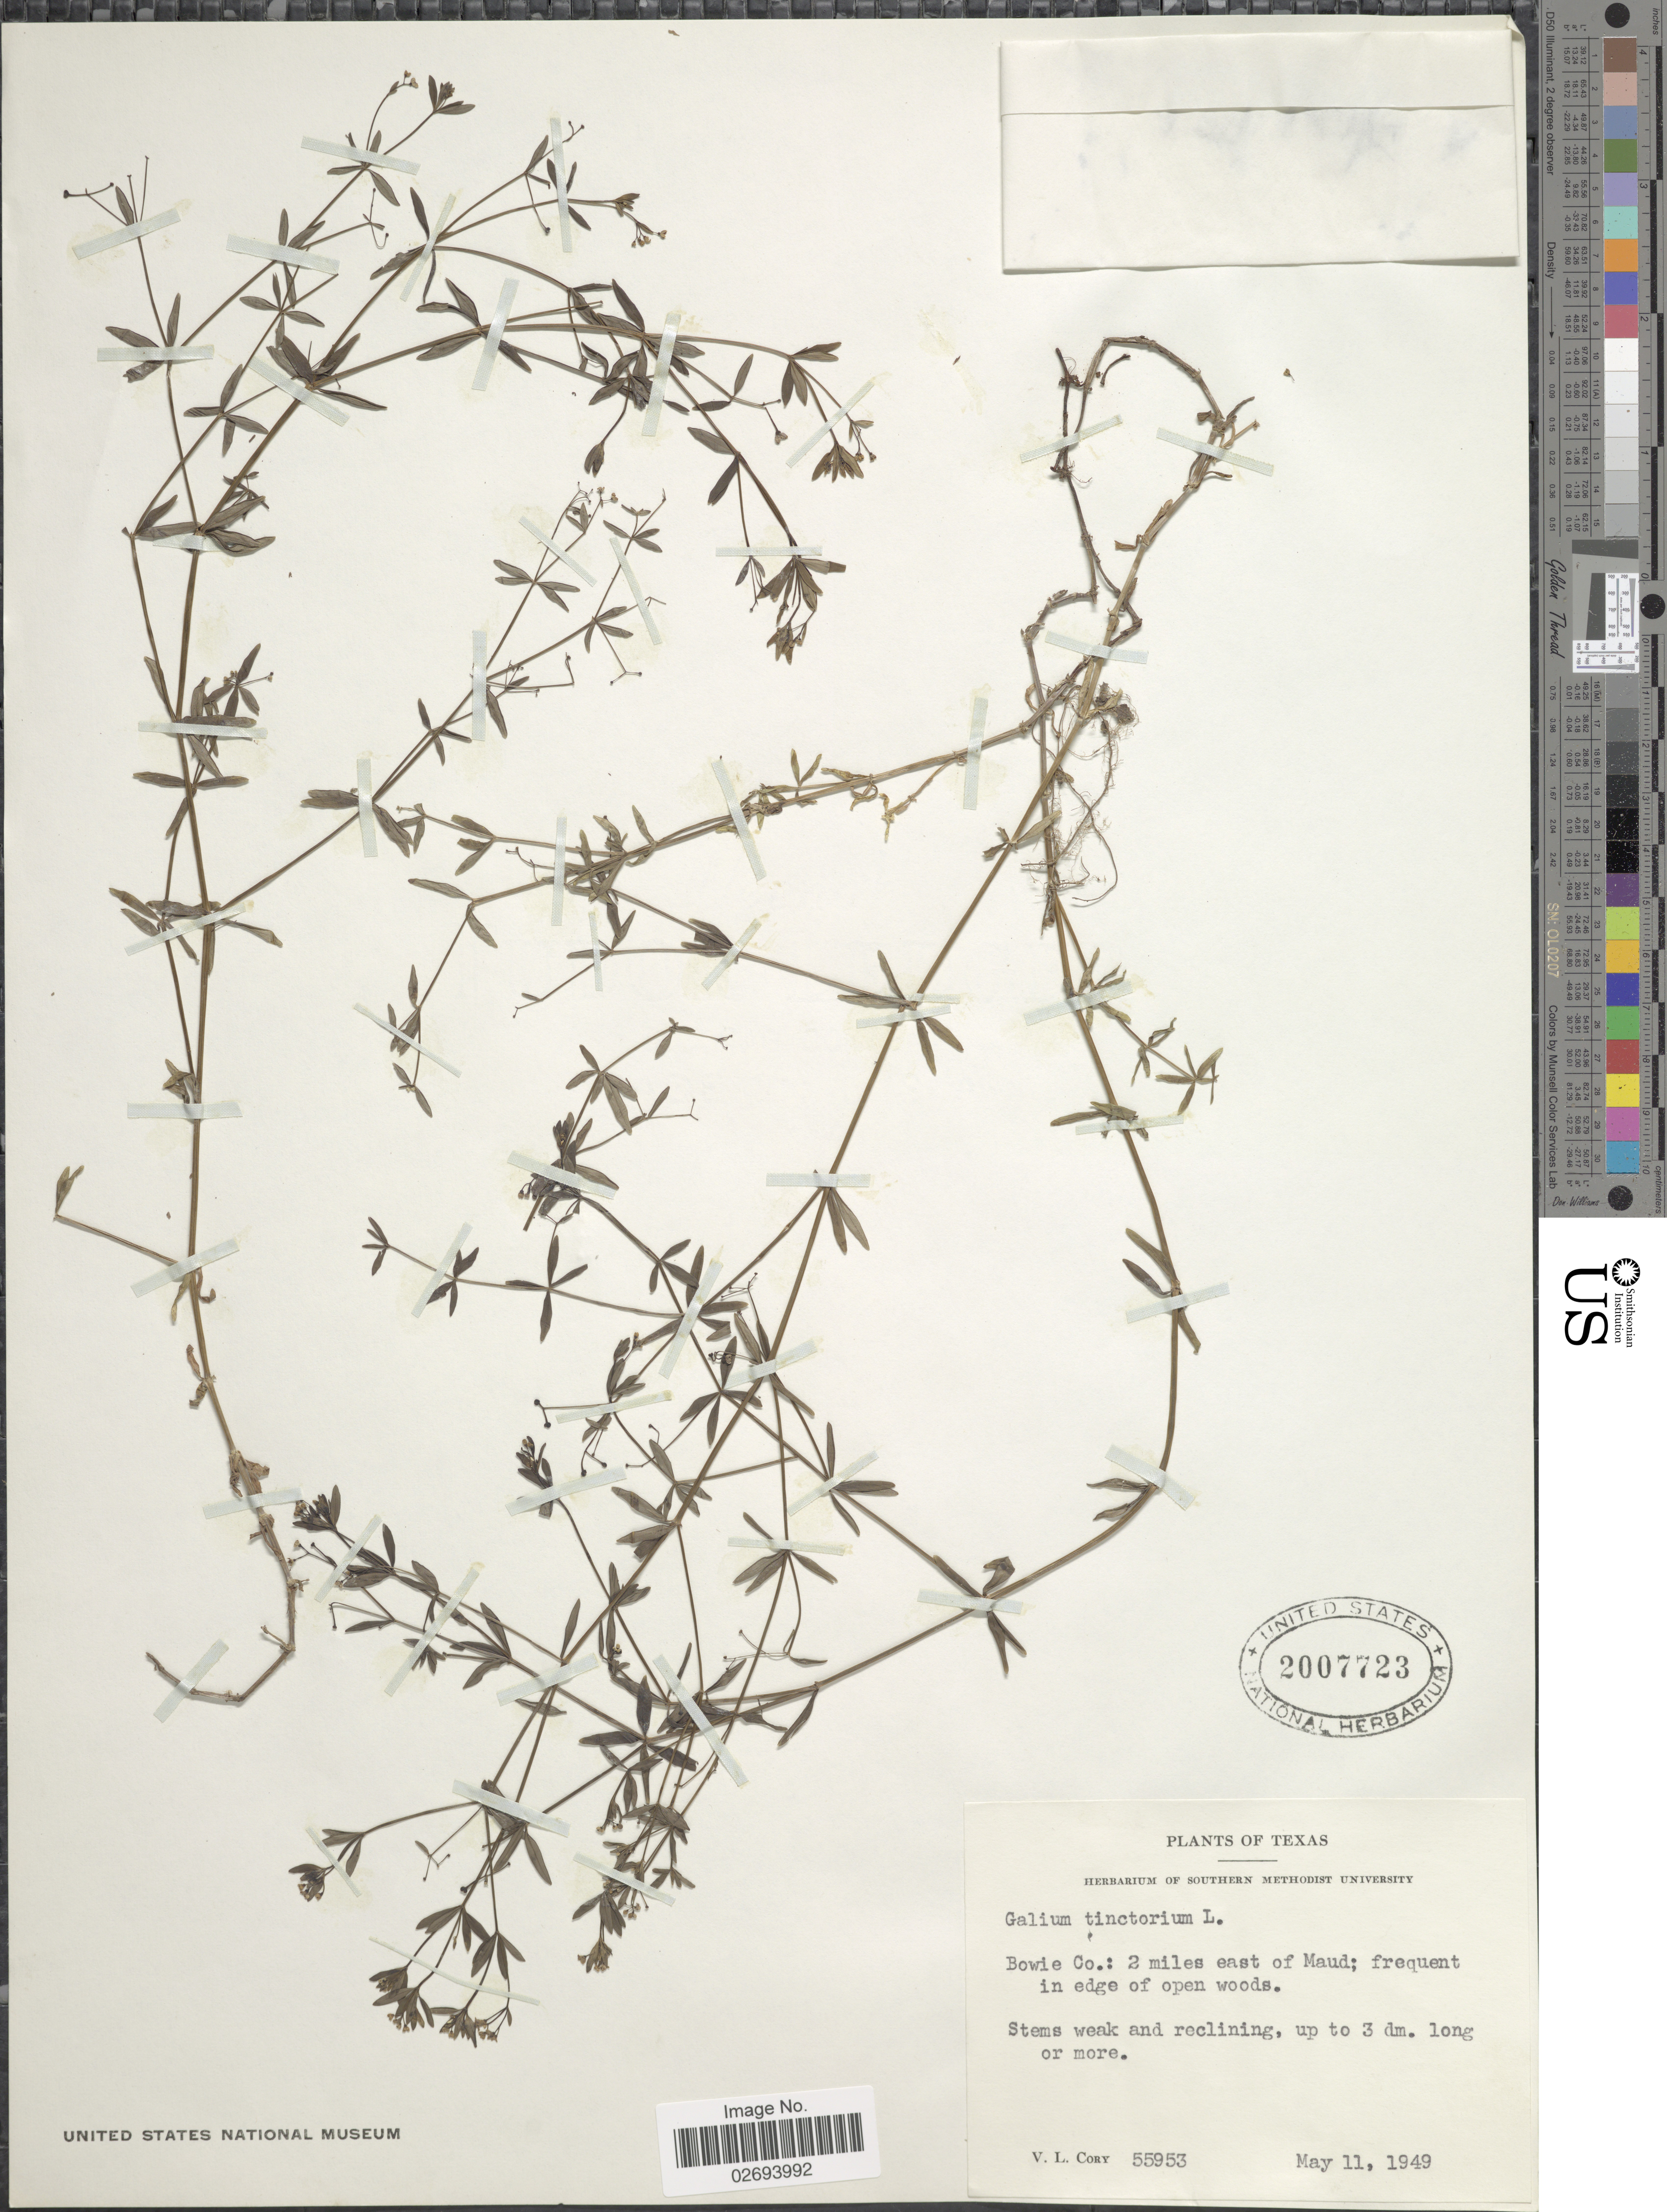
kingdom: Plantae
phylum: Tracheophyta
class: Magnoliopsida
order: Gentianales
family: Rubiaceae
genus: Galium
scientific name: Galium tinctorium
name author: (L.) Scop.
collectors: V. Cory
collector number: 55953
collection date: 1949-05-11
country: United States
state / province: Texas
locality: Bowie Co.: 2 miles east of Maud; frequent in edge of open woods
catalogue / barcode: US 2007723